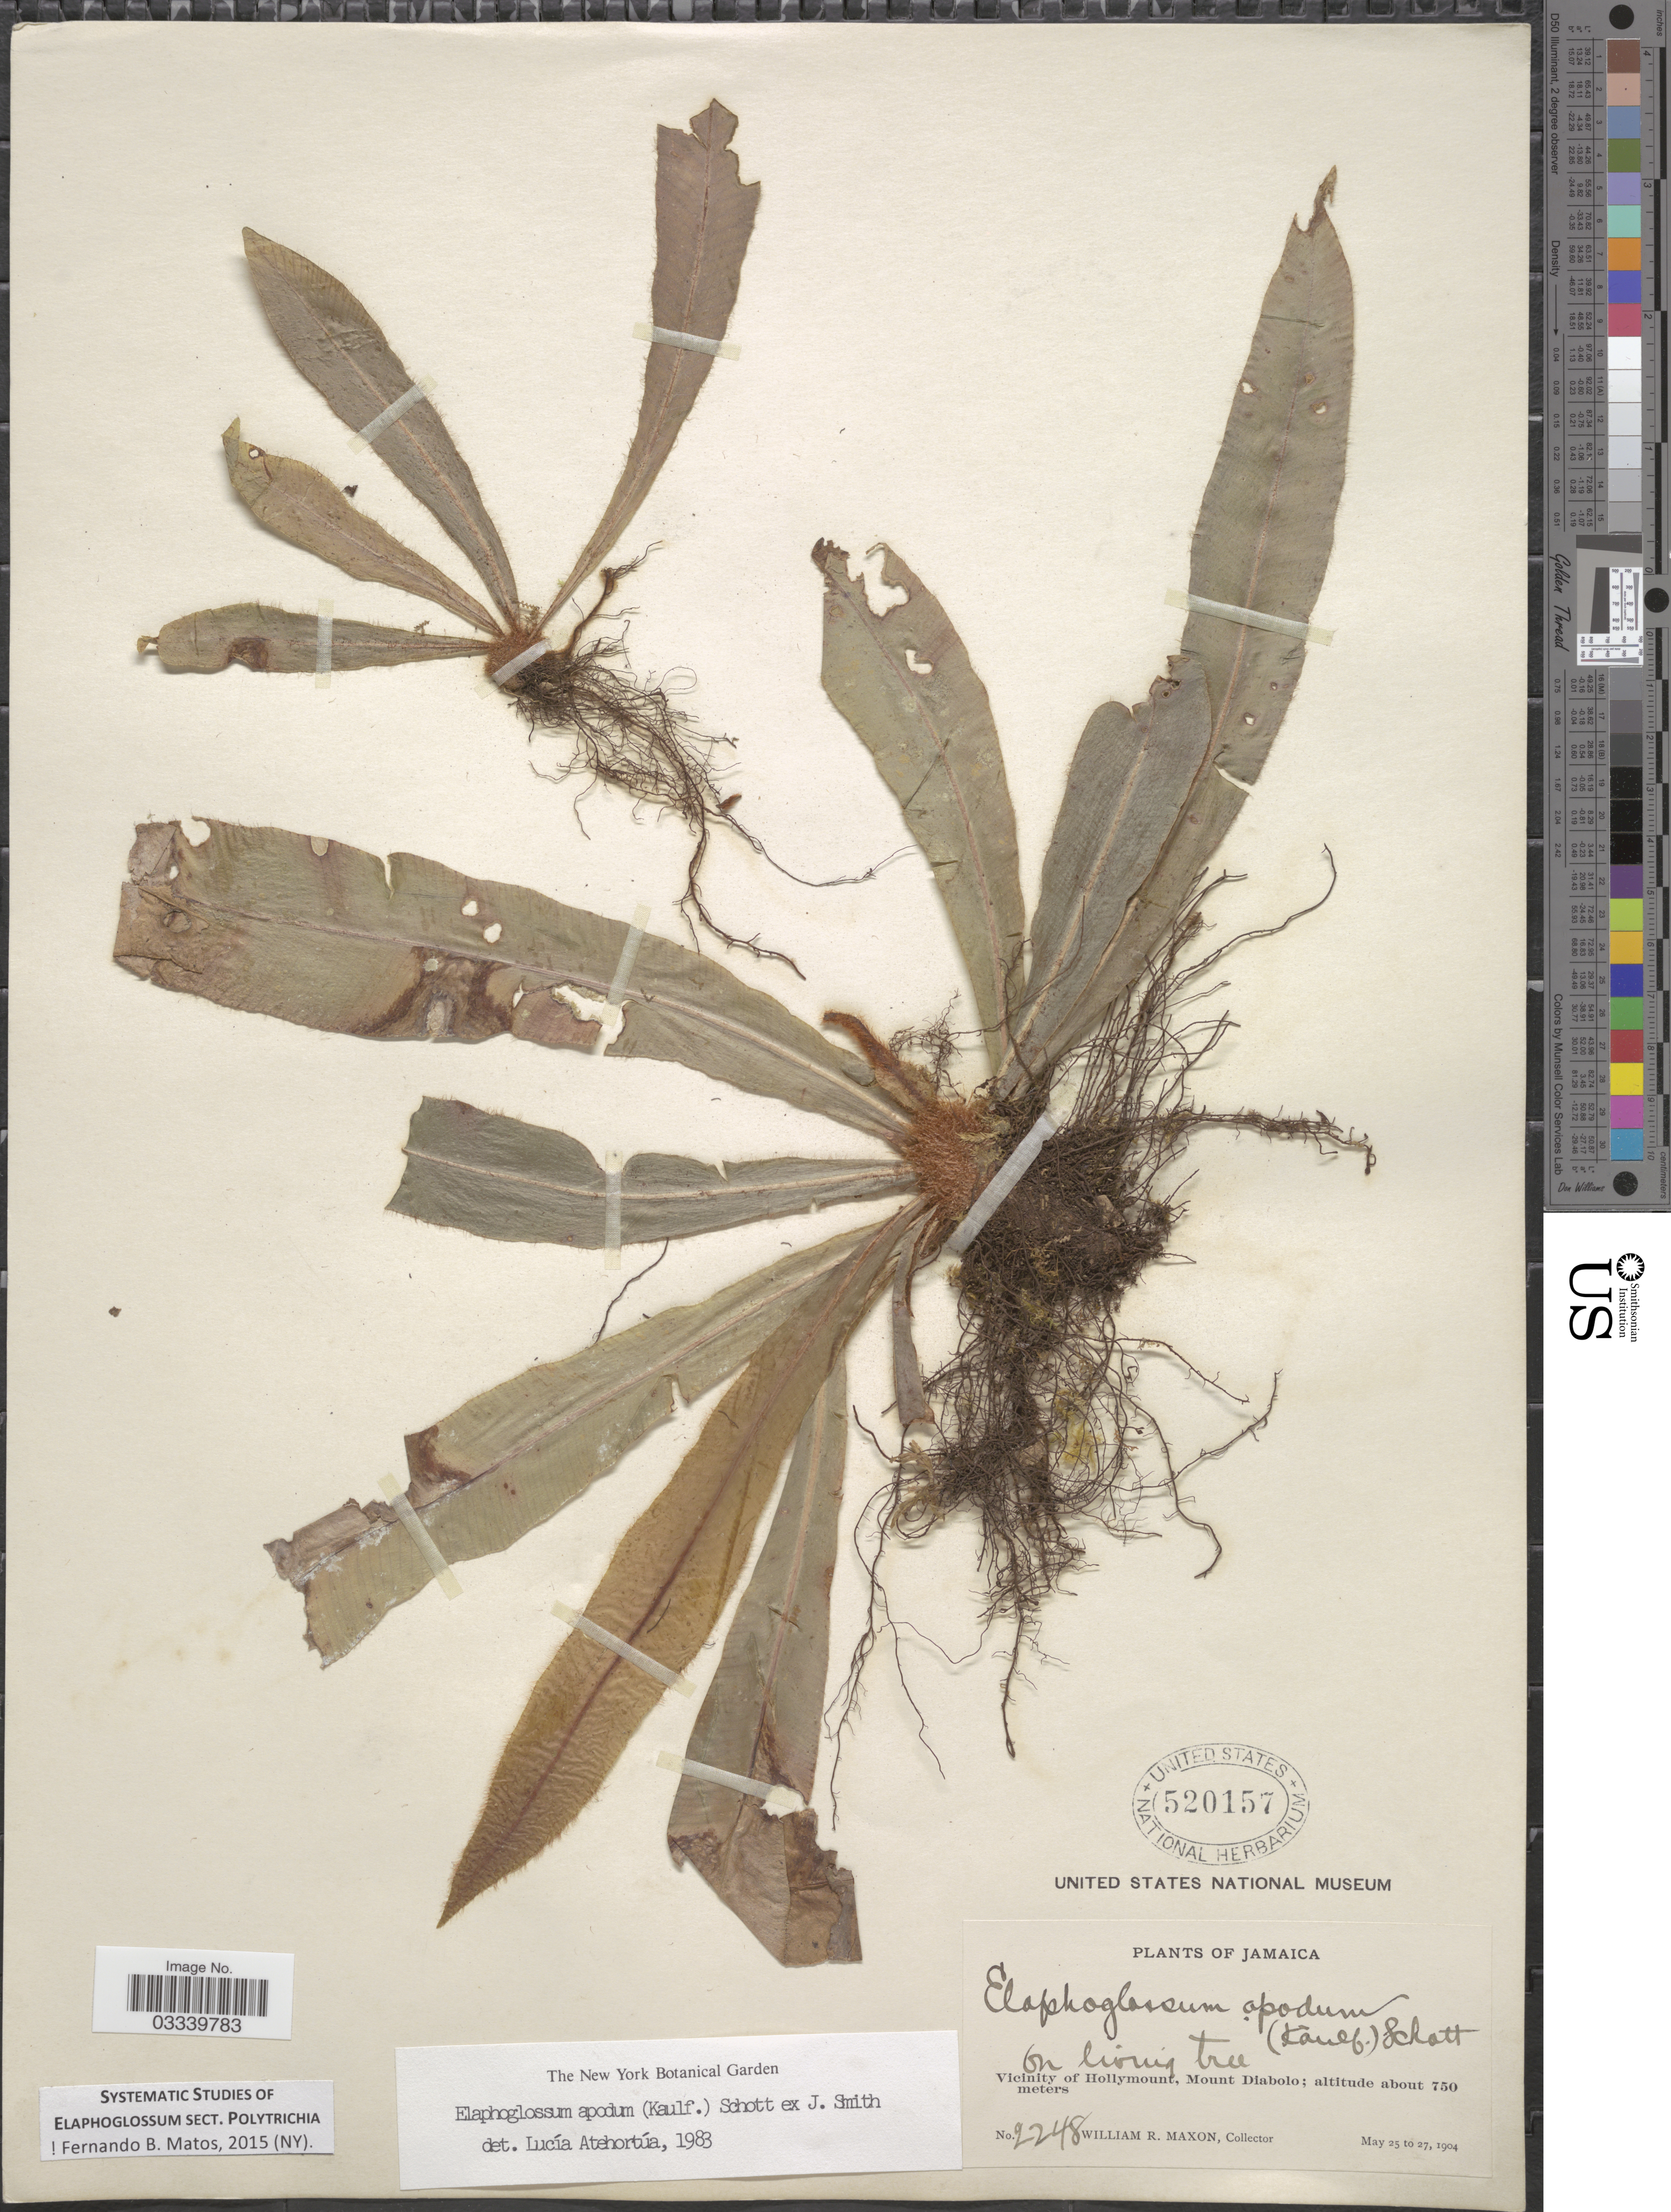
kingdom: Plantae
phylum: Tracheophyta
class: Polypodiopsida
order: Polypodiales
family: Dryopteridaceae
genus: Elaphoglossum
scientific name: Elaphoglossum apodum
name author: (Kaulf.) Schott ex J. Sm.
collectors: W. R. Maxon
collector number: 2248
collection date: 1904-05-25/1904-05-27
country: Jamaica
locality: Vicinity of Hollymount, Mount Diabolo.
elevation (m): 750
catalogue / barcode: US 520157